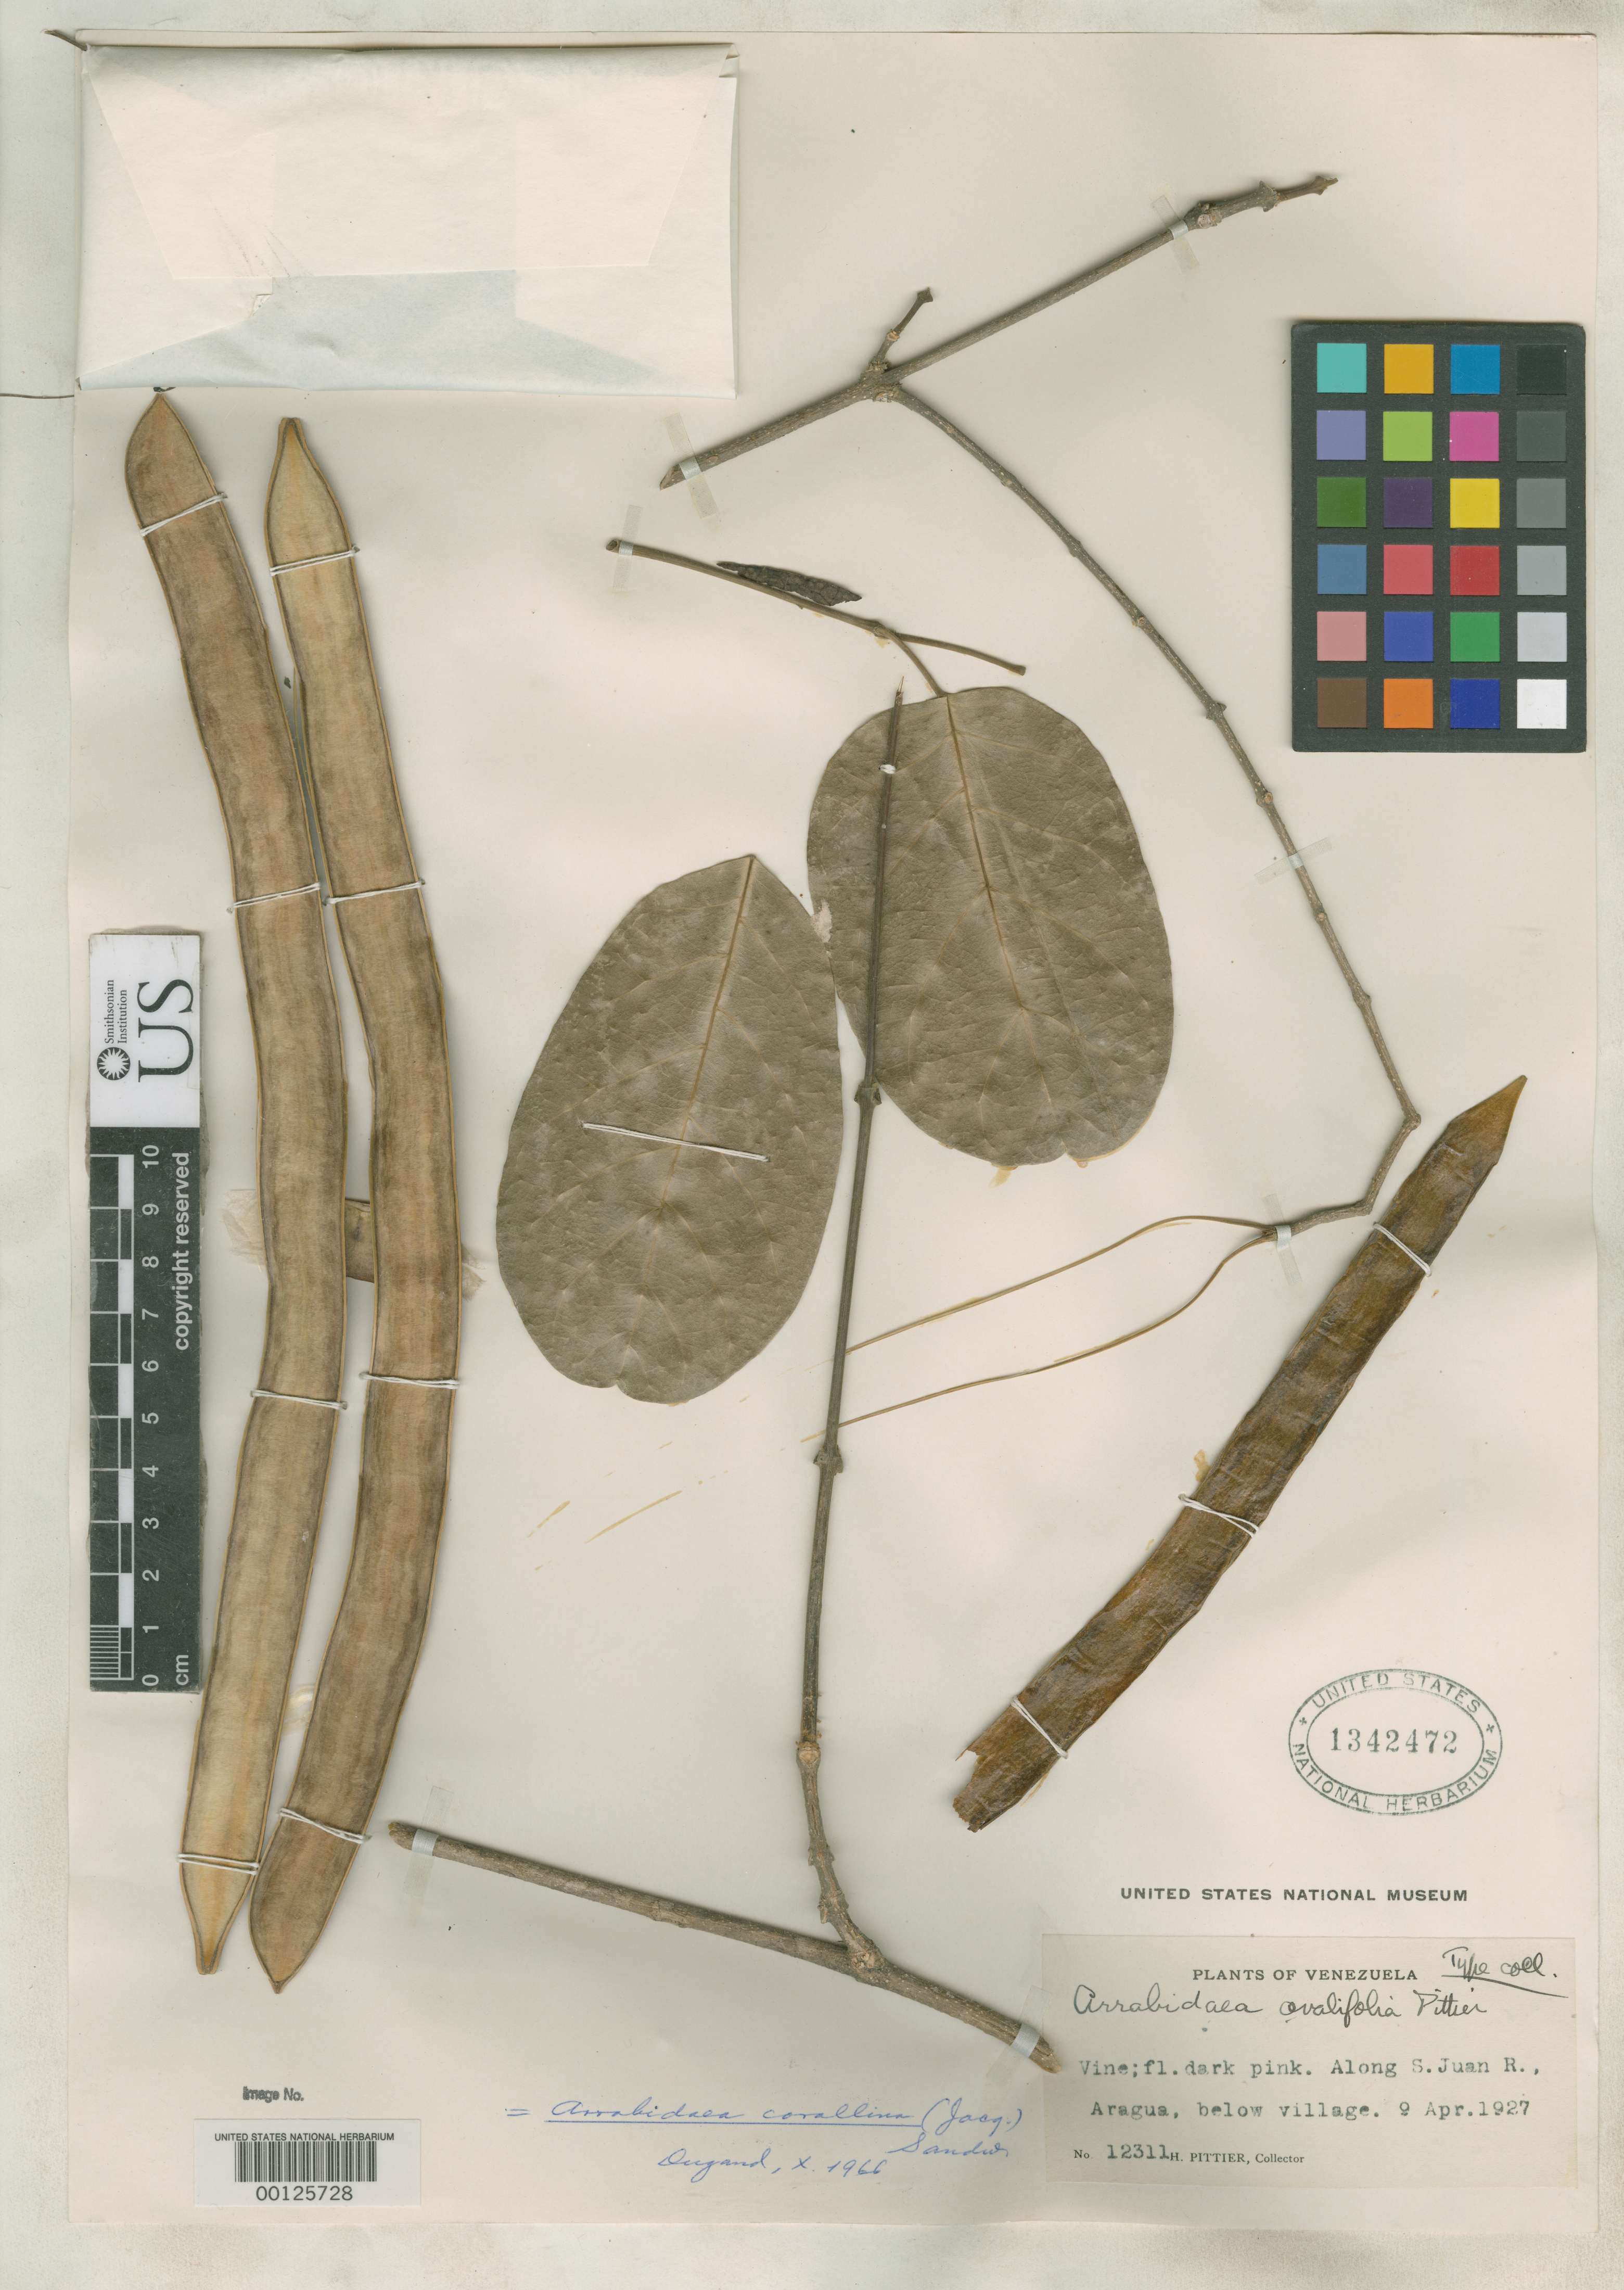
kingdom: Plantae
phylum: Tracheophyta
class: Magnoliopsida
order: Lamiales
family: Bignoniaceae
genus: Arrabidaea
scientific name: Arrabidaea ovalifolia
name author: Pittier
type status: Isotype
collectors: H. F. Pittier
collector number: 12311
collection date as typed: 09 Apr 1927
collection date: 1927-04-09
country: Venezuela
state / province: Aragua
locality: San Juan de Los Morros.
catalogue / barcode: US 1342472